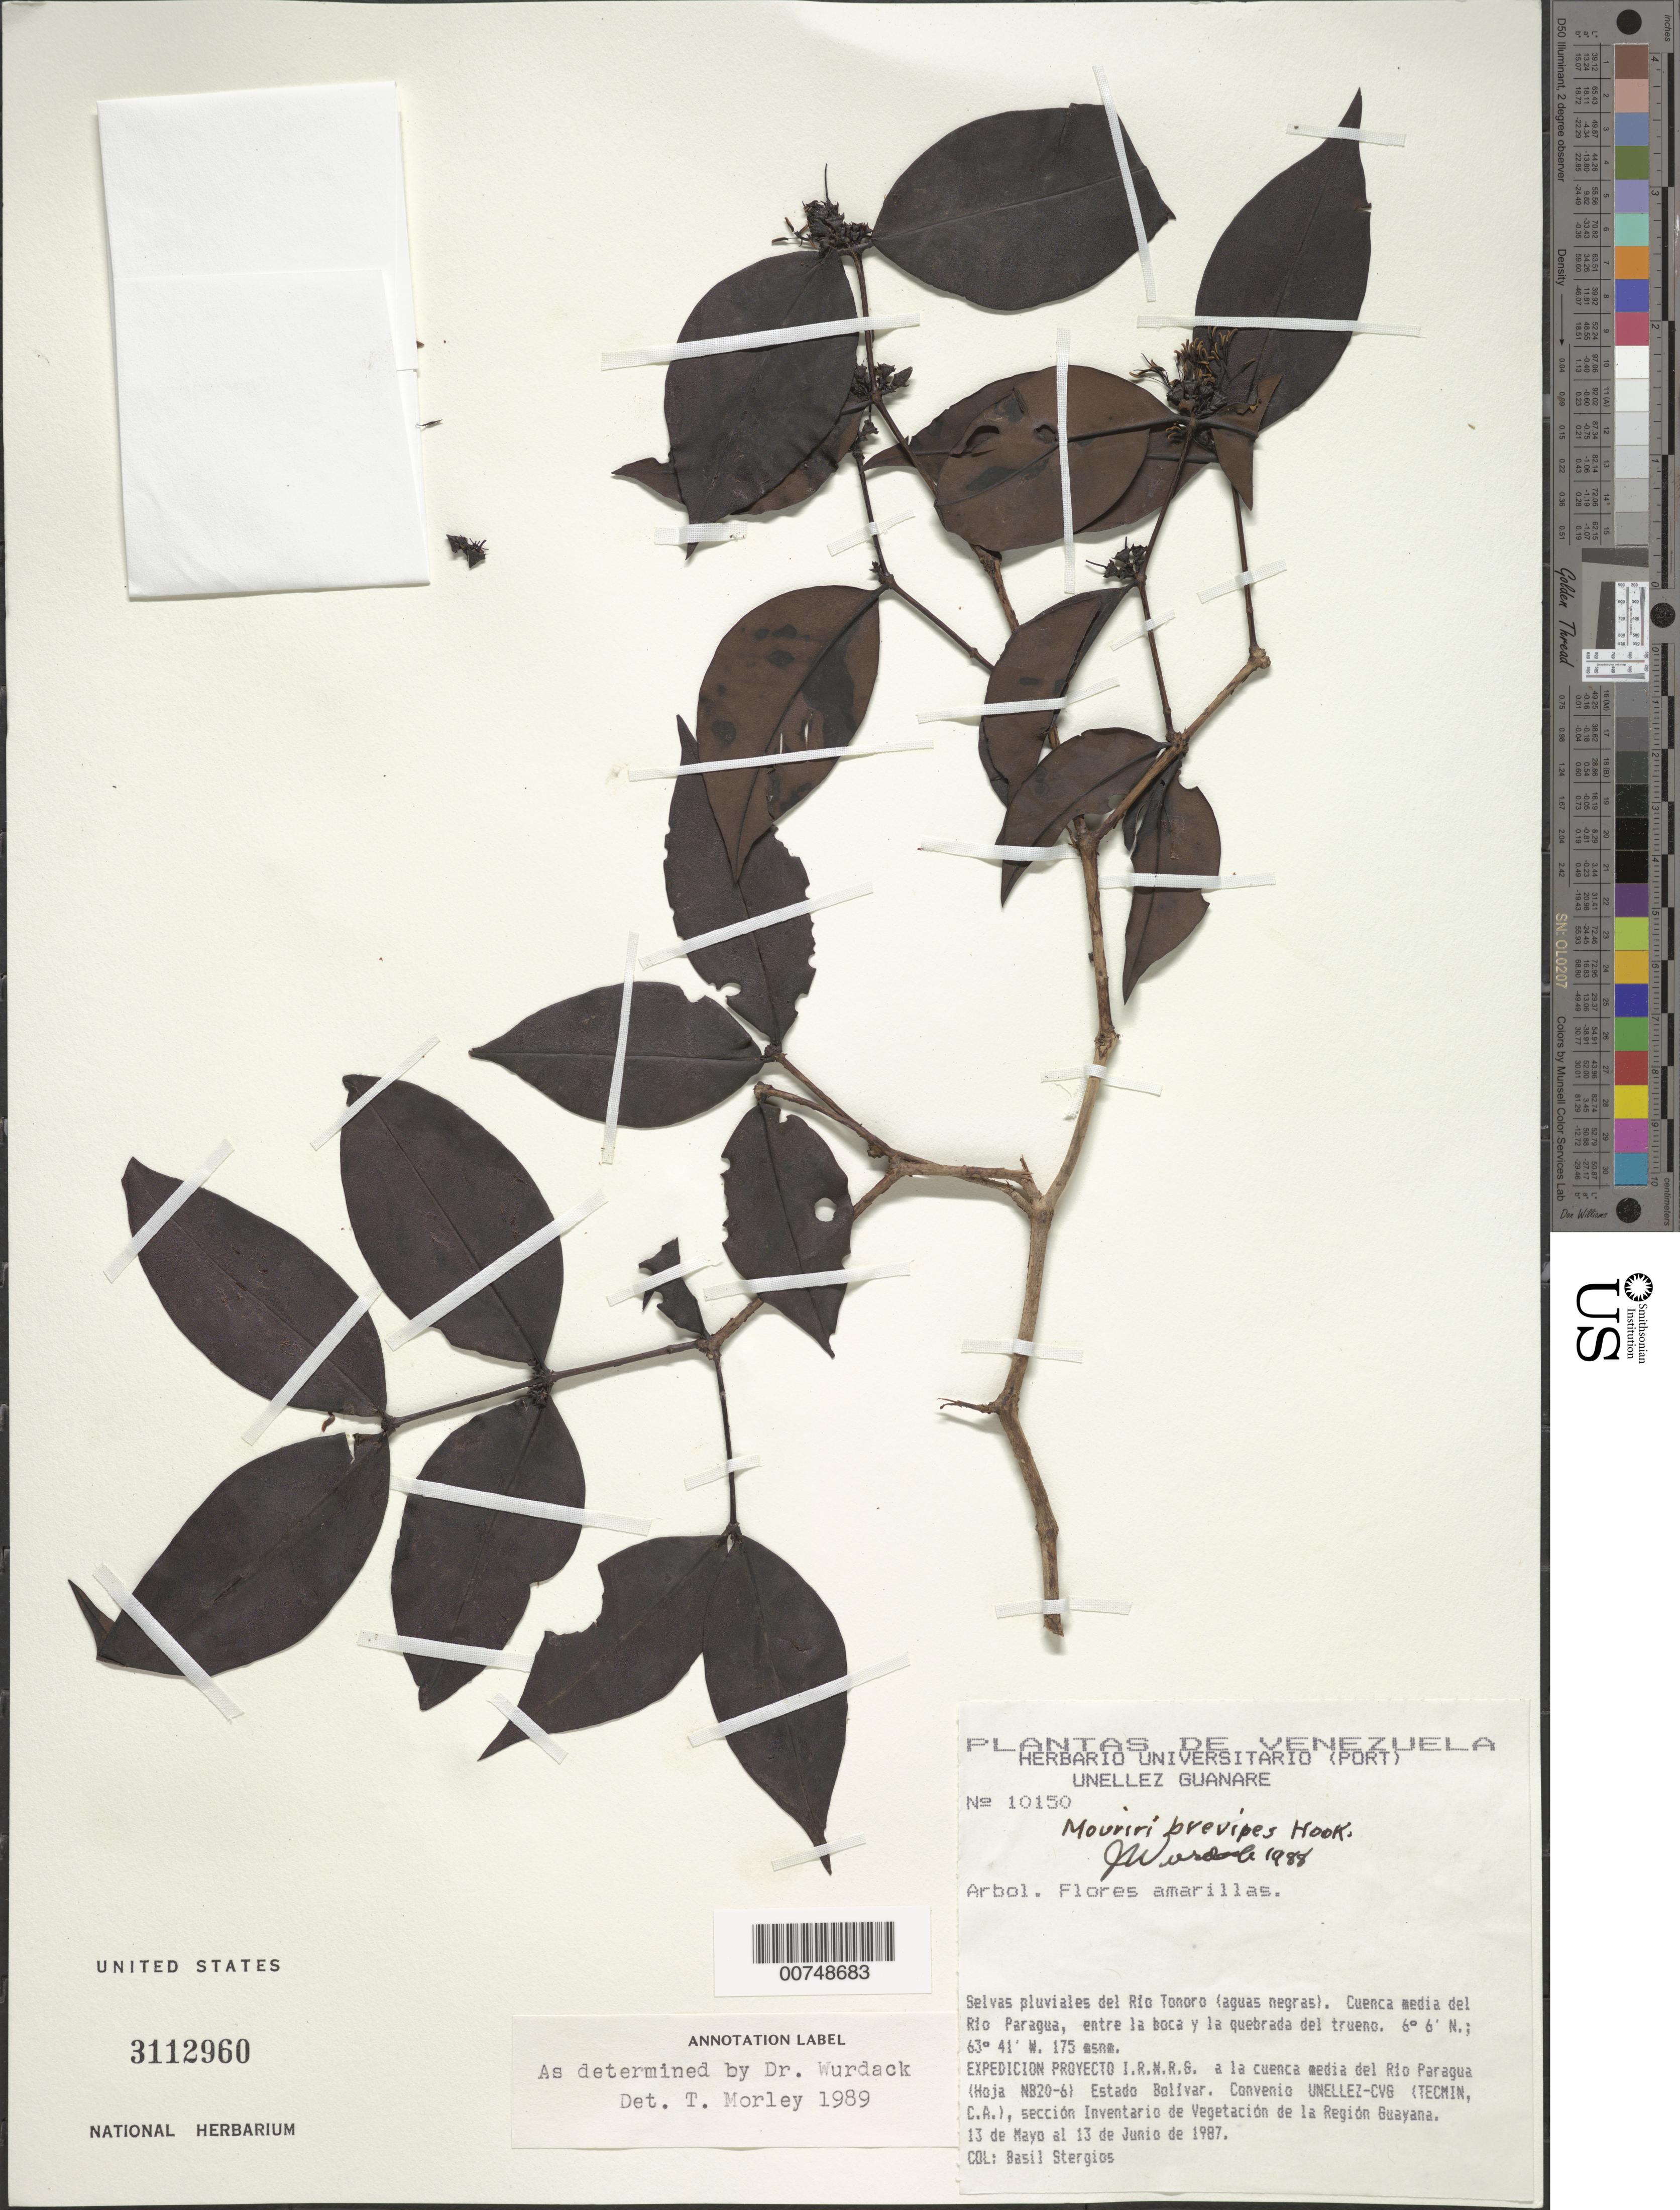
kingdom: Plantae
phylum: Tracheophyta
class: Magnoliopsida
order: Myrtales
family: Melastomataceae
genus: Mouriri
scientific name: Mouriri brevipes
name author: Gardner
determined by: Morley, T.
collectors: B. G. Stergios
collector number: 10150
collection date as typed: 13-May-87 to 13-Jun-87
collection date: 1987-05-13/1987-06-13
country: Venezuela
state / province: Bolívar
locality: Río Tonoro, cuenca media del Río Paragua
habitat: Selvas pluviales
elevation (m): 175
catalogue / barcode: US 3112960